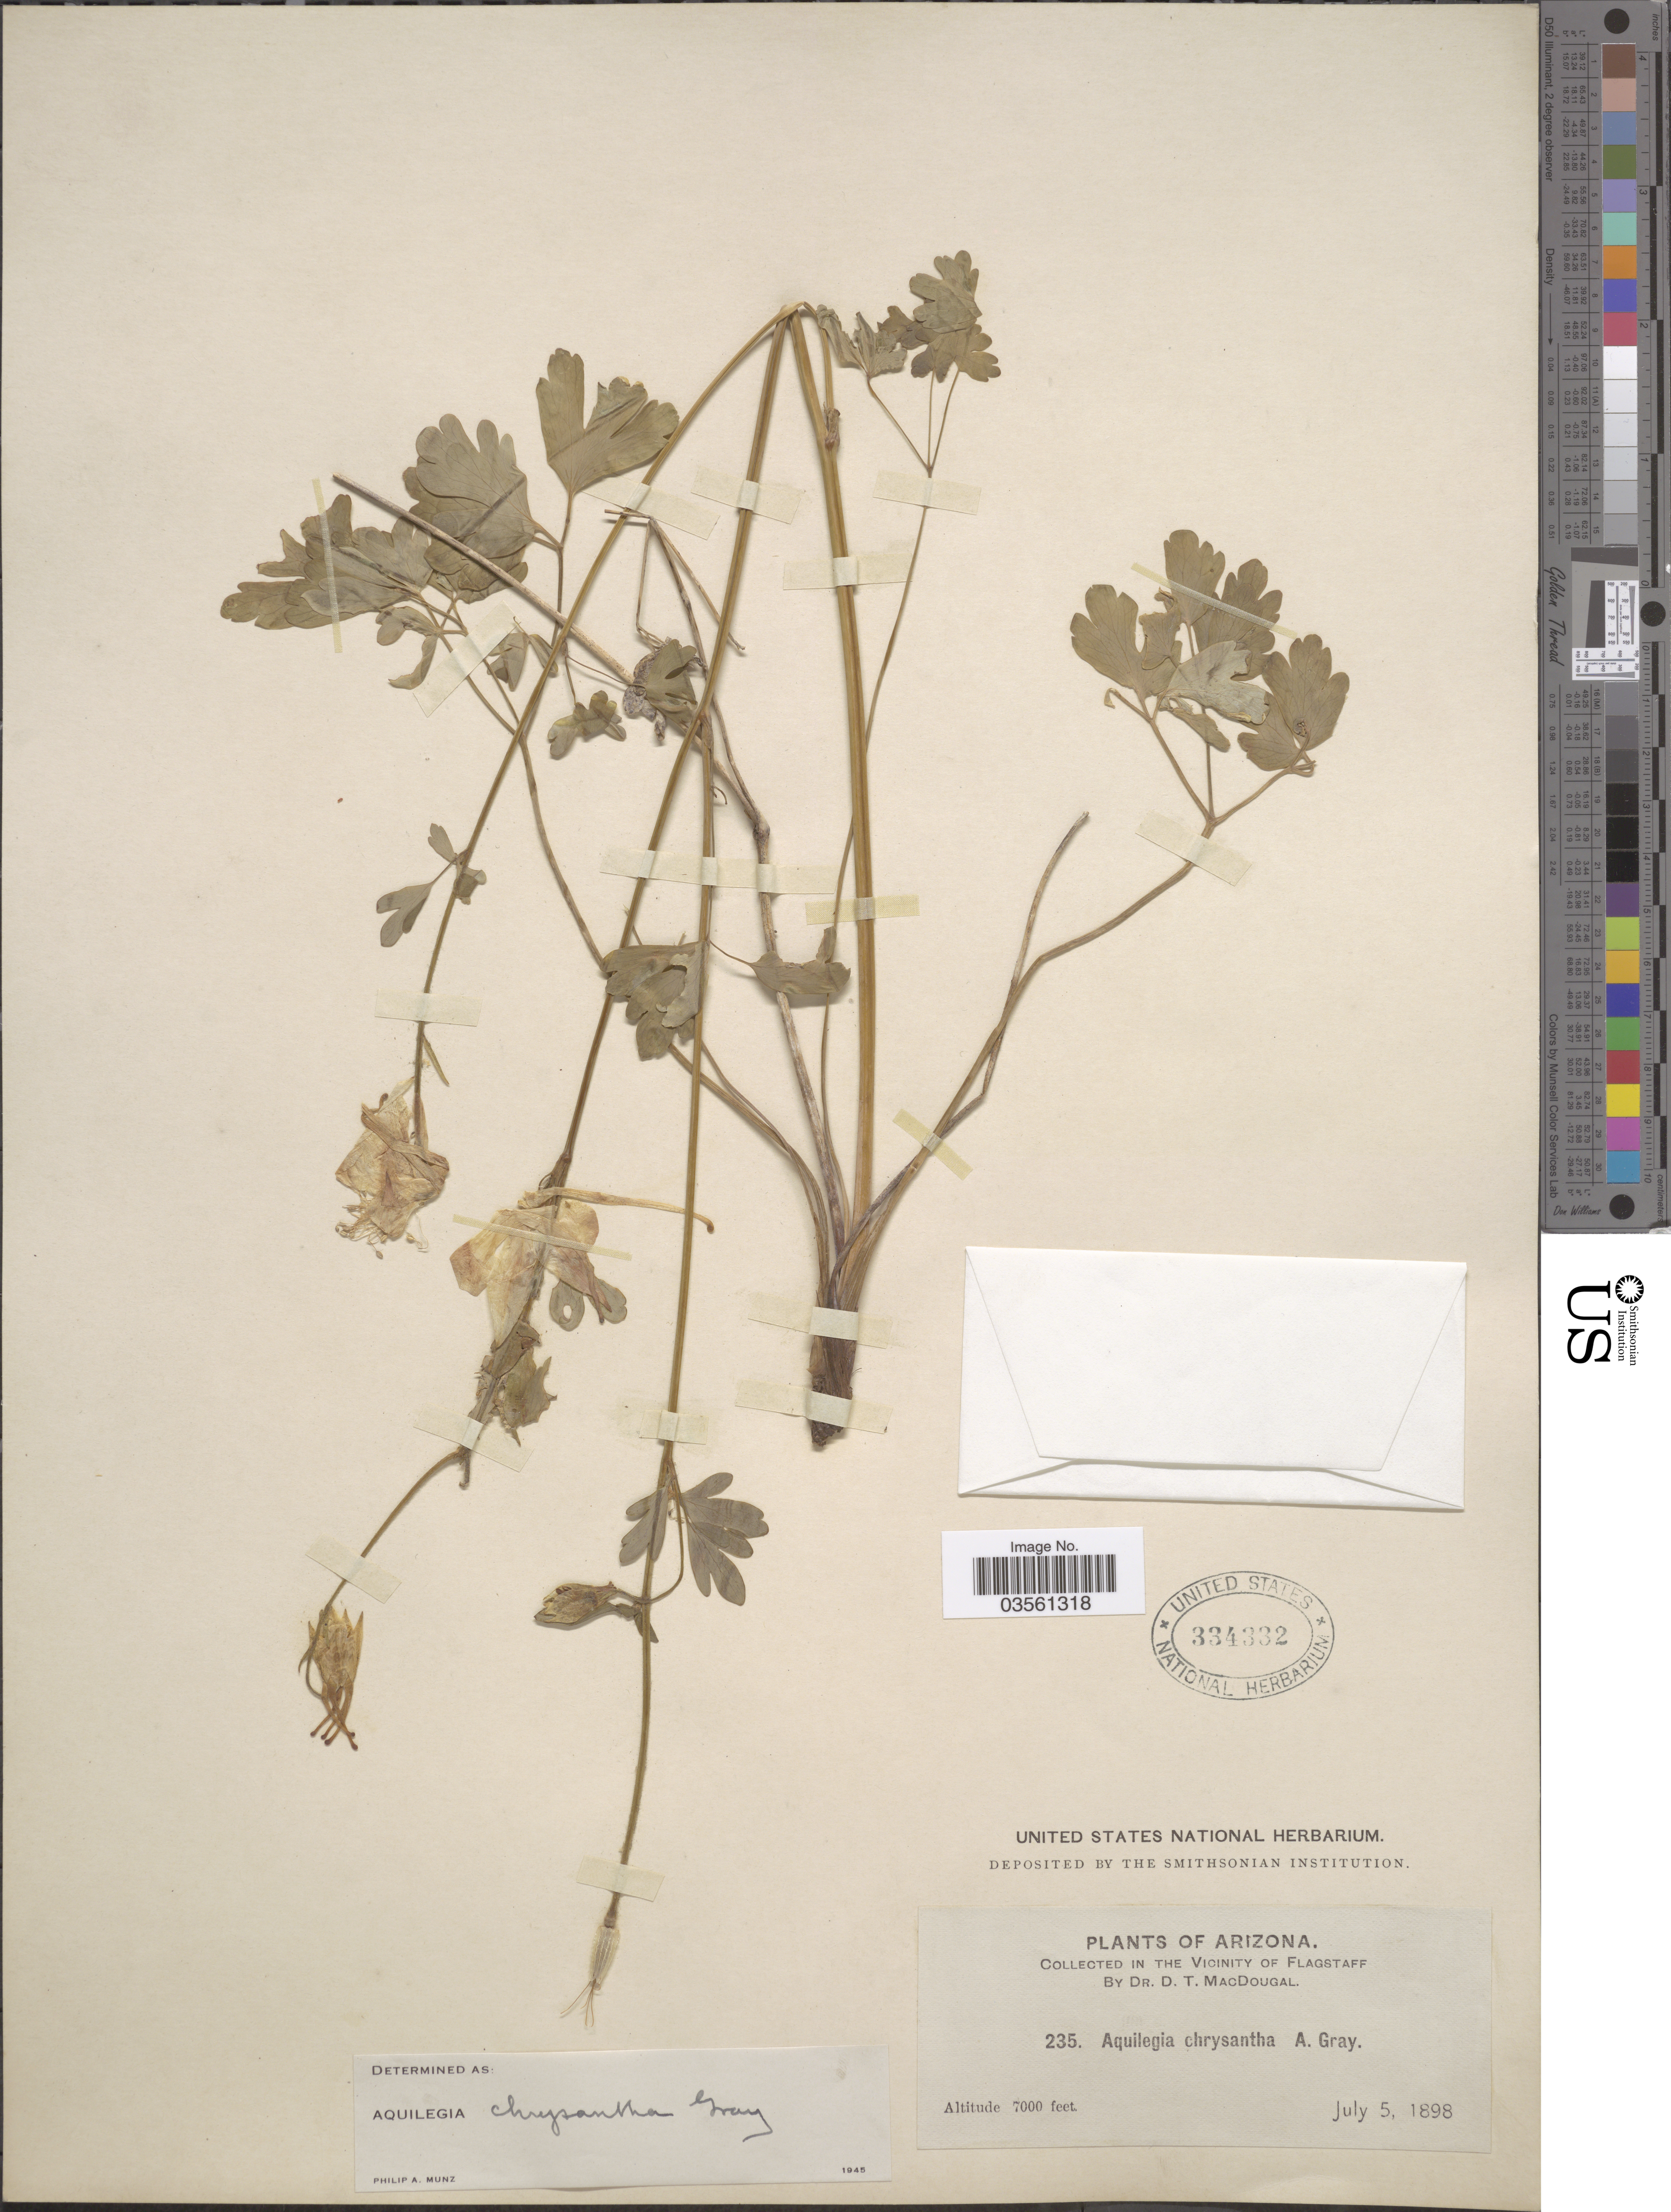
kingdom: Plantae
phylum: Tracheophyta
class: Magnoliopsida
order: Ranunculales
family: Ranunculaceae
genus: Aquilegia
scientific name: Aquilegia chrysantha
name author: A. Gray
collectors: D. T. MacDougal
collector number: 235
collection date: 1898-07-05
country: United States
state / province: Arizona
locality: Vicinity of Flagstaff.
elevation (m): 2134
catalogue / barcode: US 334332